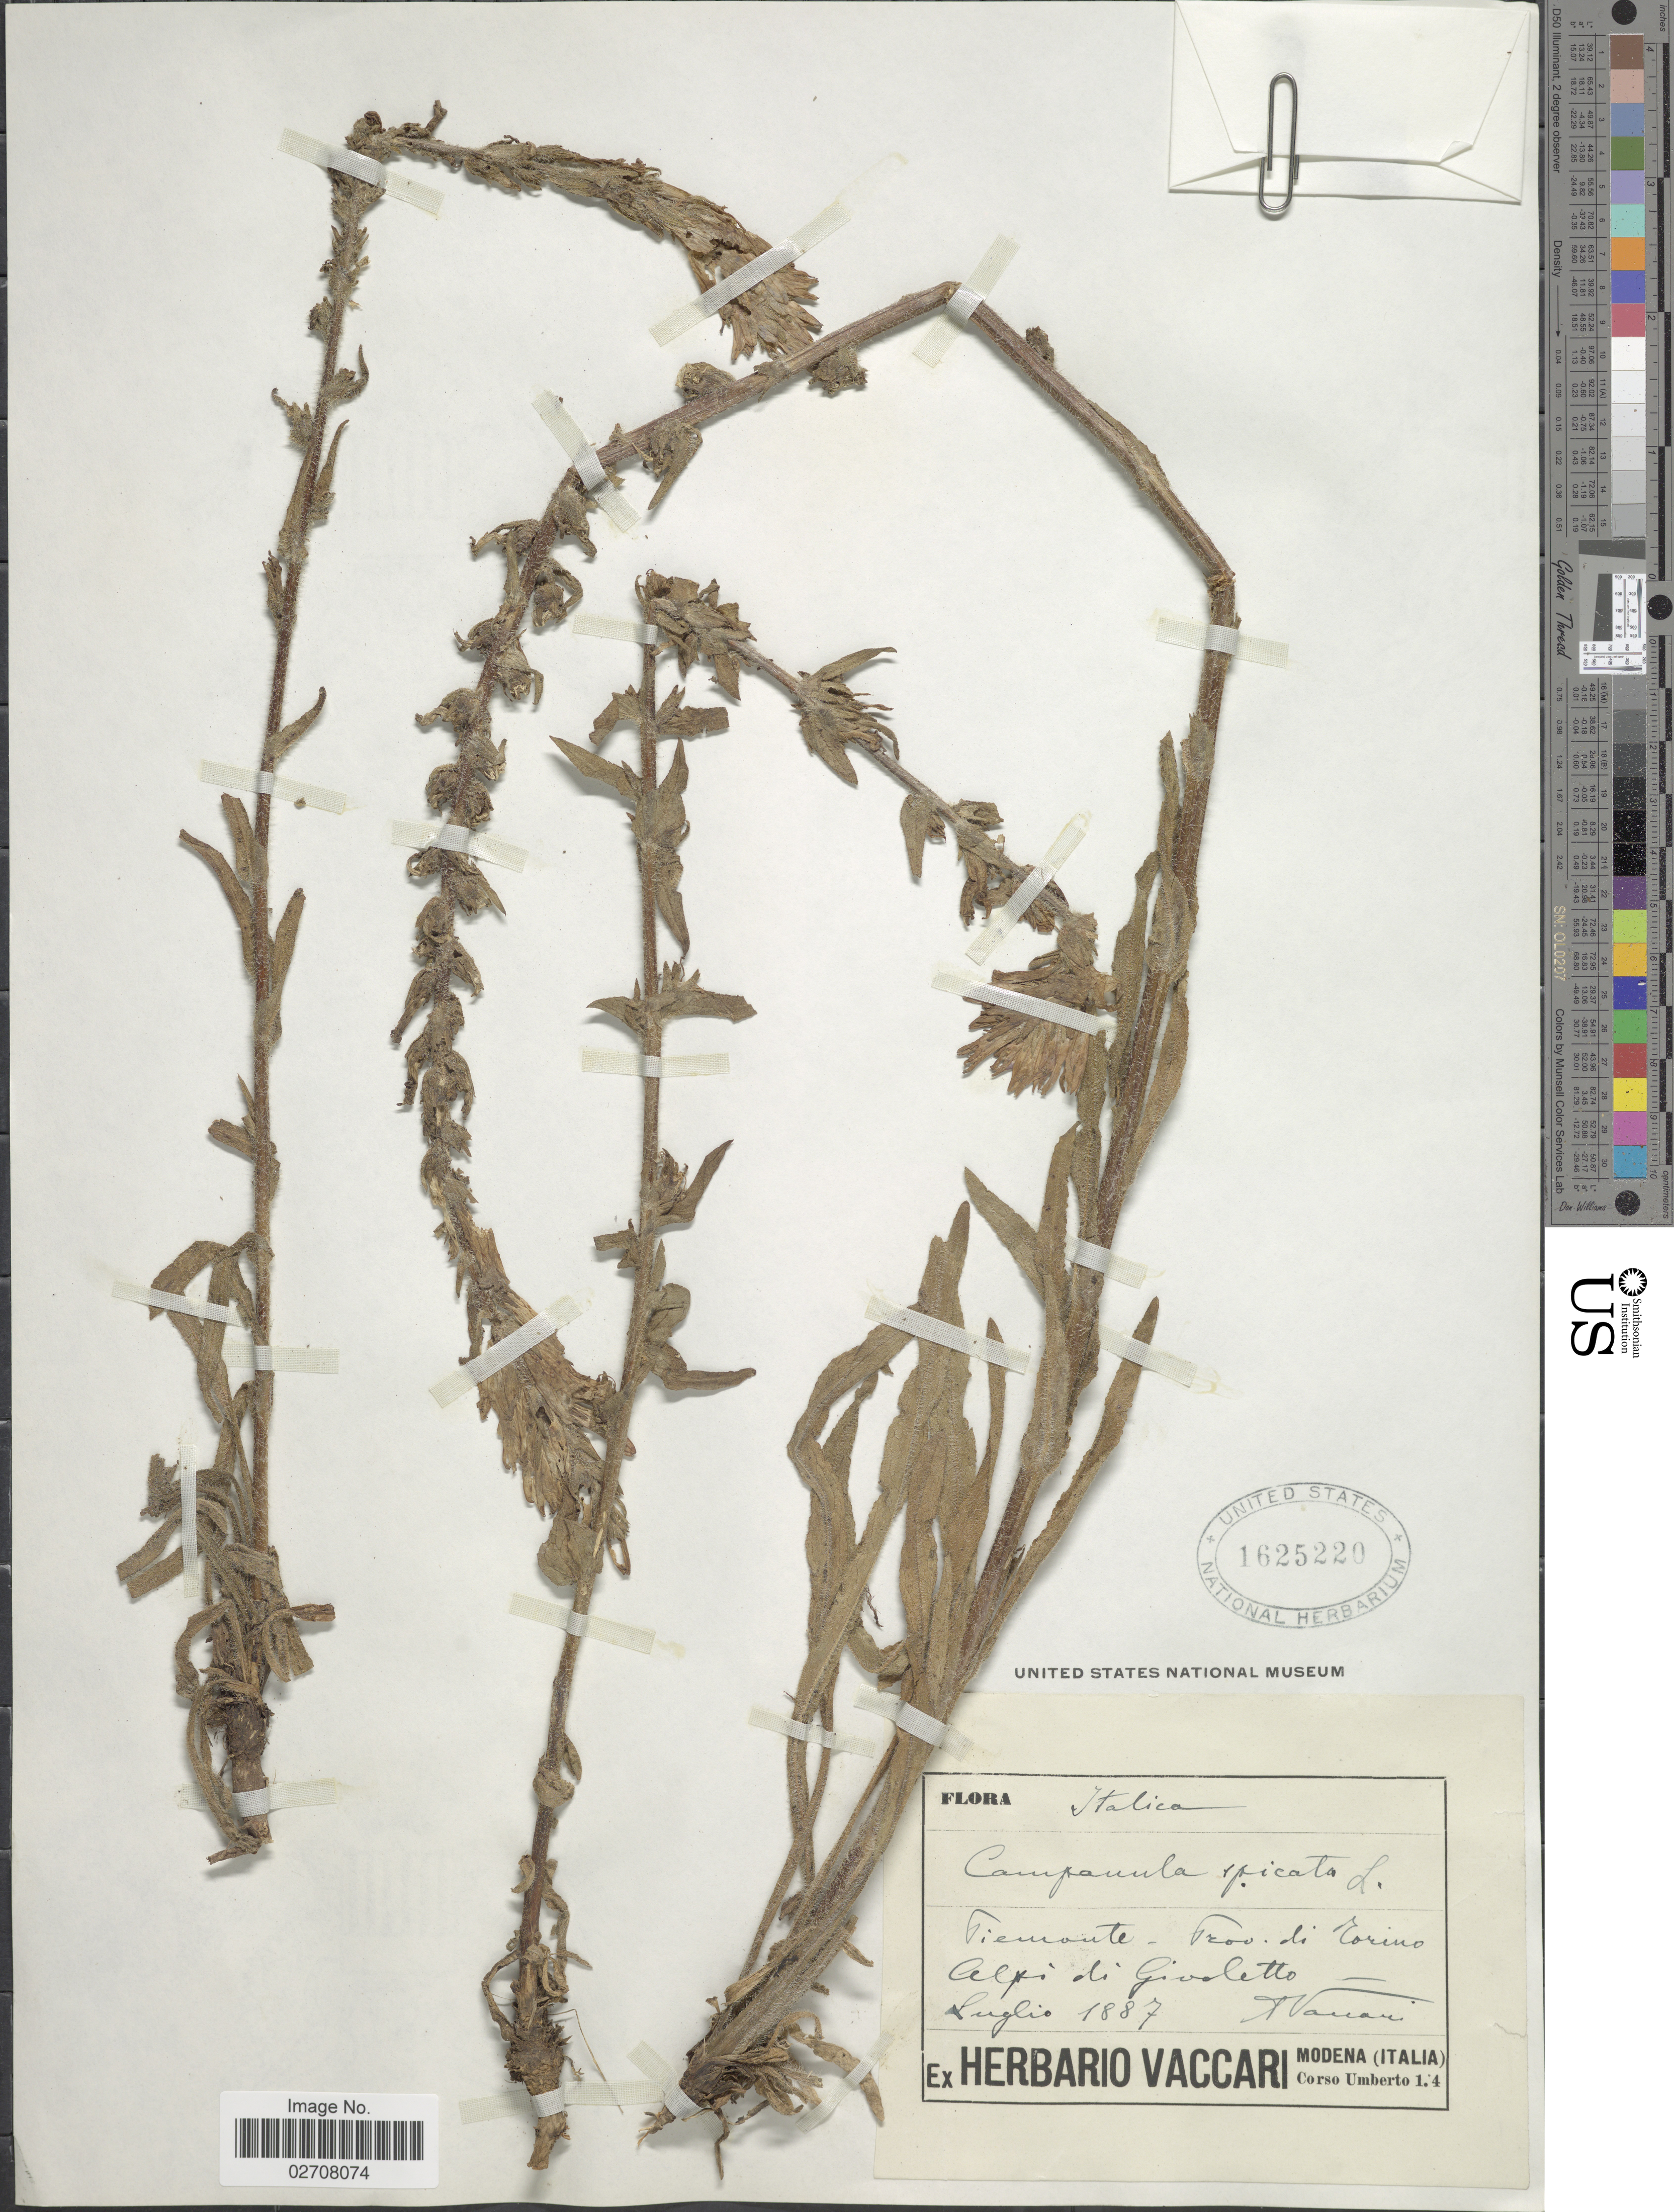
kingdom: Plantae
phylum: Tracheophyta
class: Magnoliopsida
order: Asterales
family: Campanulaceae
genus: Campanula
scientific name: Campanula spicata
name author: L.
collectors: A. Vaccari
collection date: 1887-07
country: Italy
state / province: Piedmont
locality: Piemonte - Prov. di Torino, Alps di Givoletto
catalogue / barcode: US 1625220